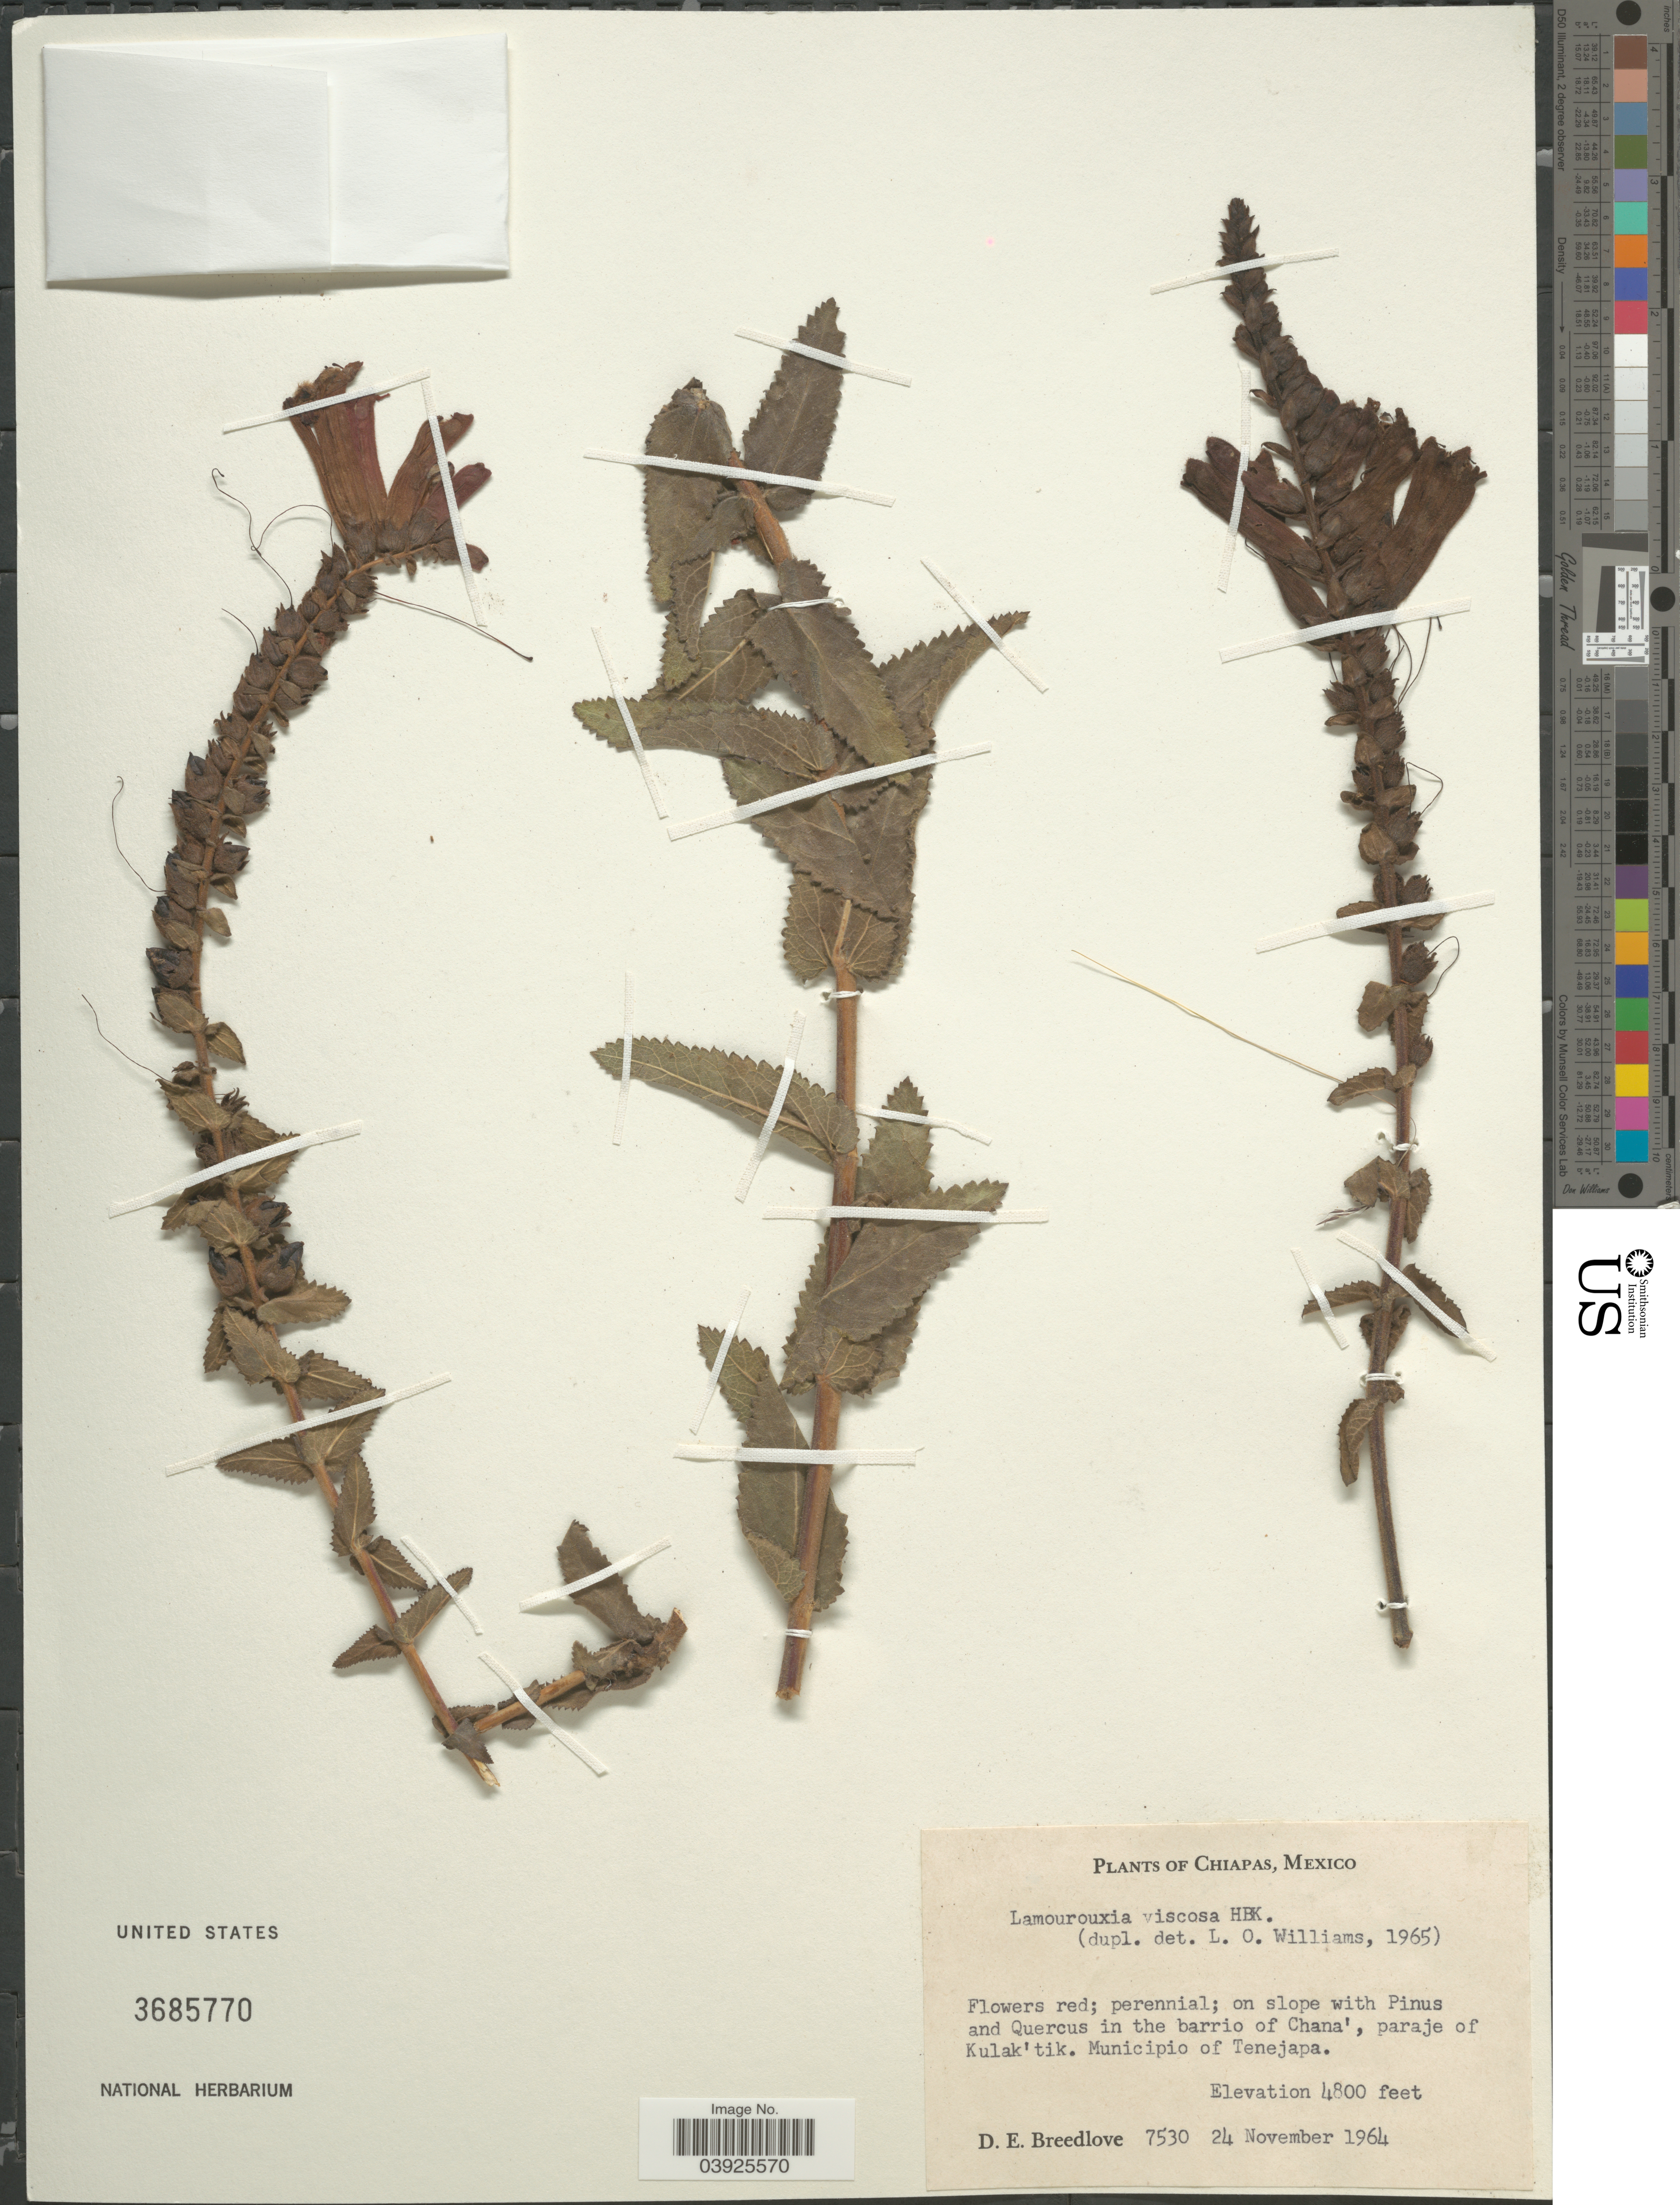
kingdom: Plantae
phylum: Tracheophyta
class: Magnoliopsida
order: Lamiales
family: Orobanchaceae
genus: Lamourouxia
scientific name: Lamourouxia viscosa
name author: Kunth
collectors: D. E. Breedlove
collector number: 7530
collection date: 1964-11-24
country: Mexico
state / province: Chiapas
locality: Municipio of Tenejapa.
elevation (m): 1463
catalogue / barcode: US 3685770